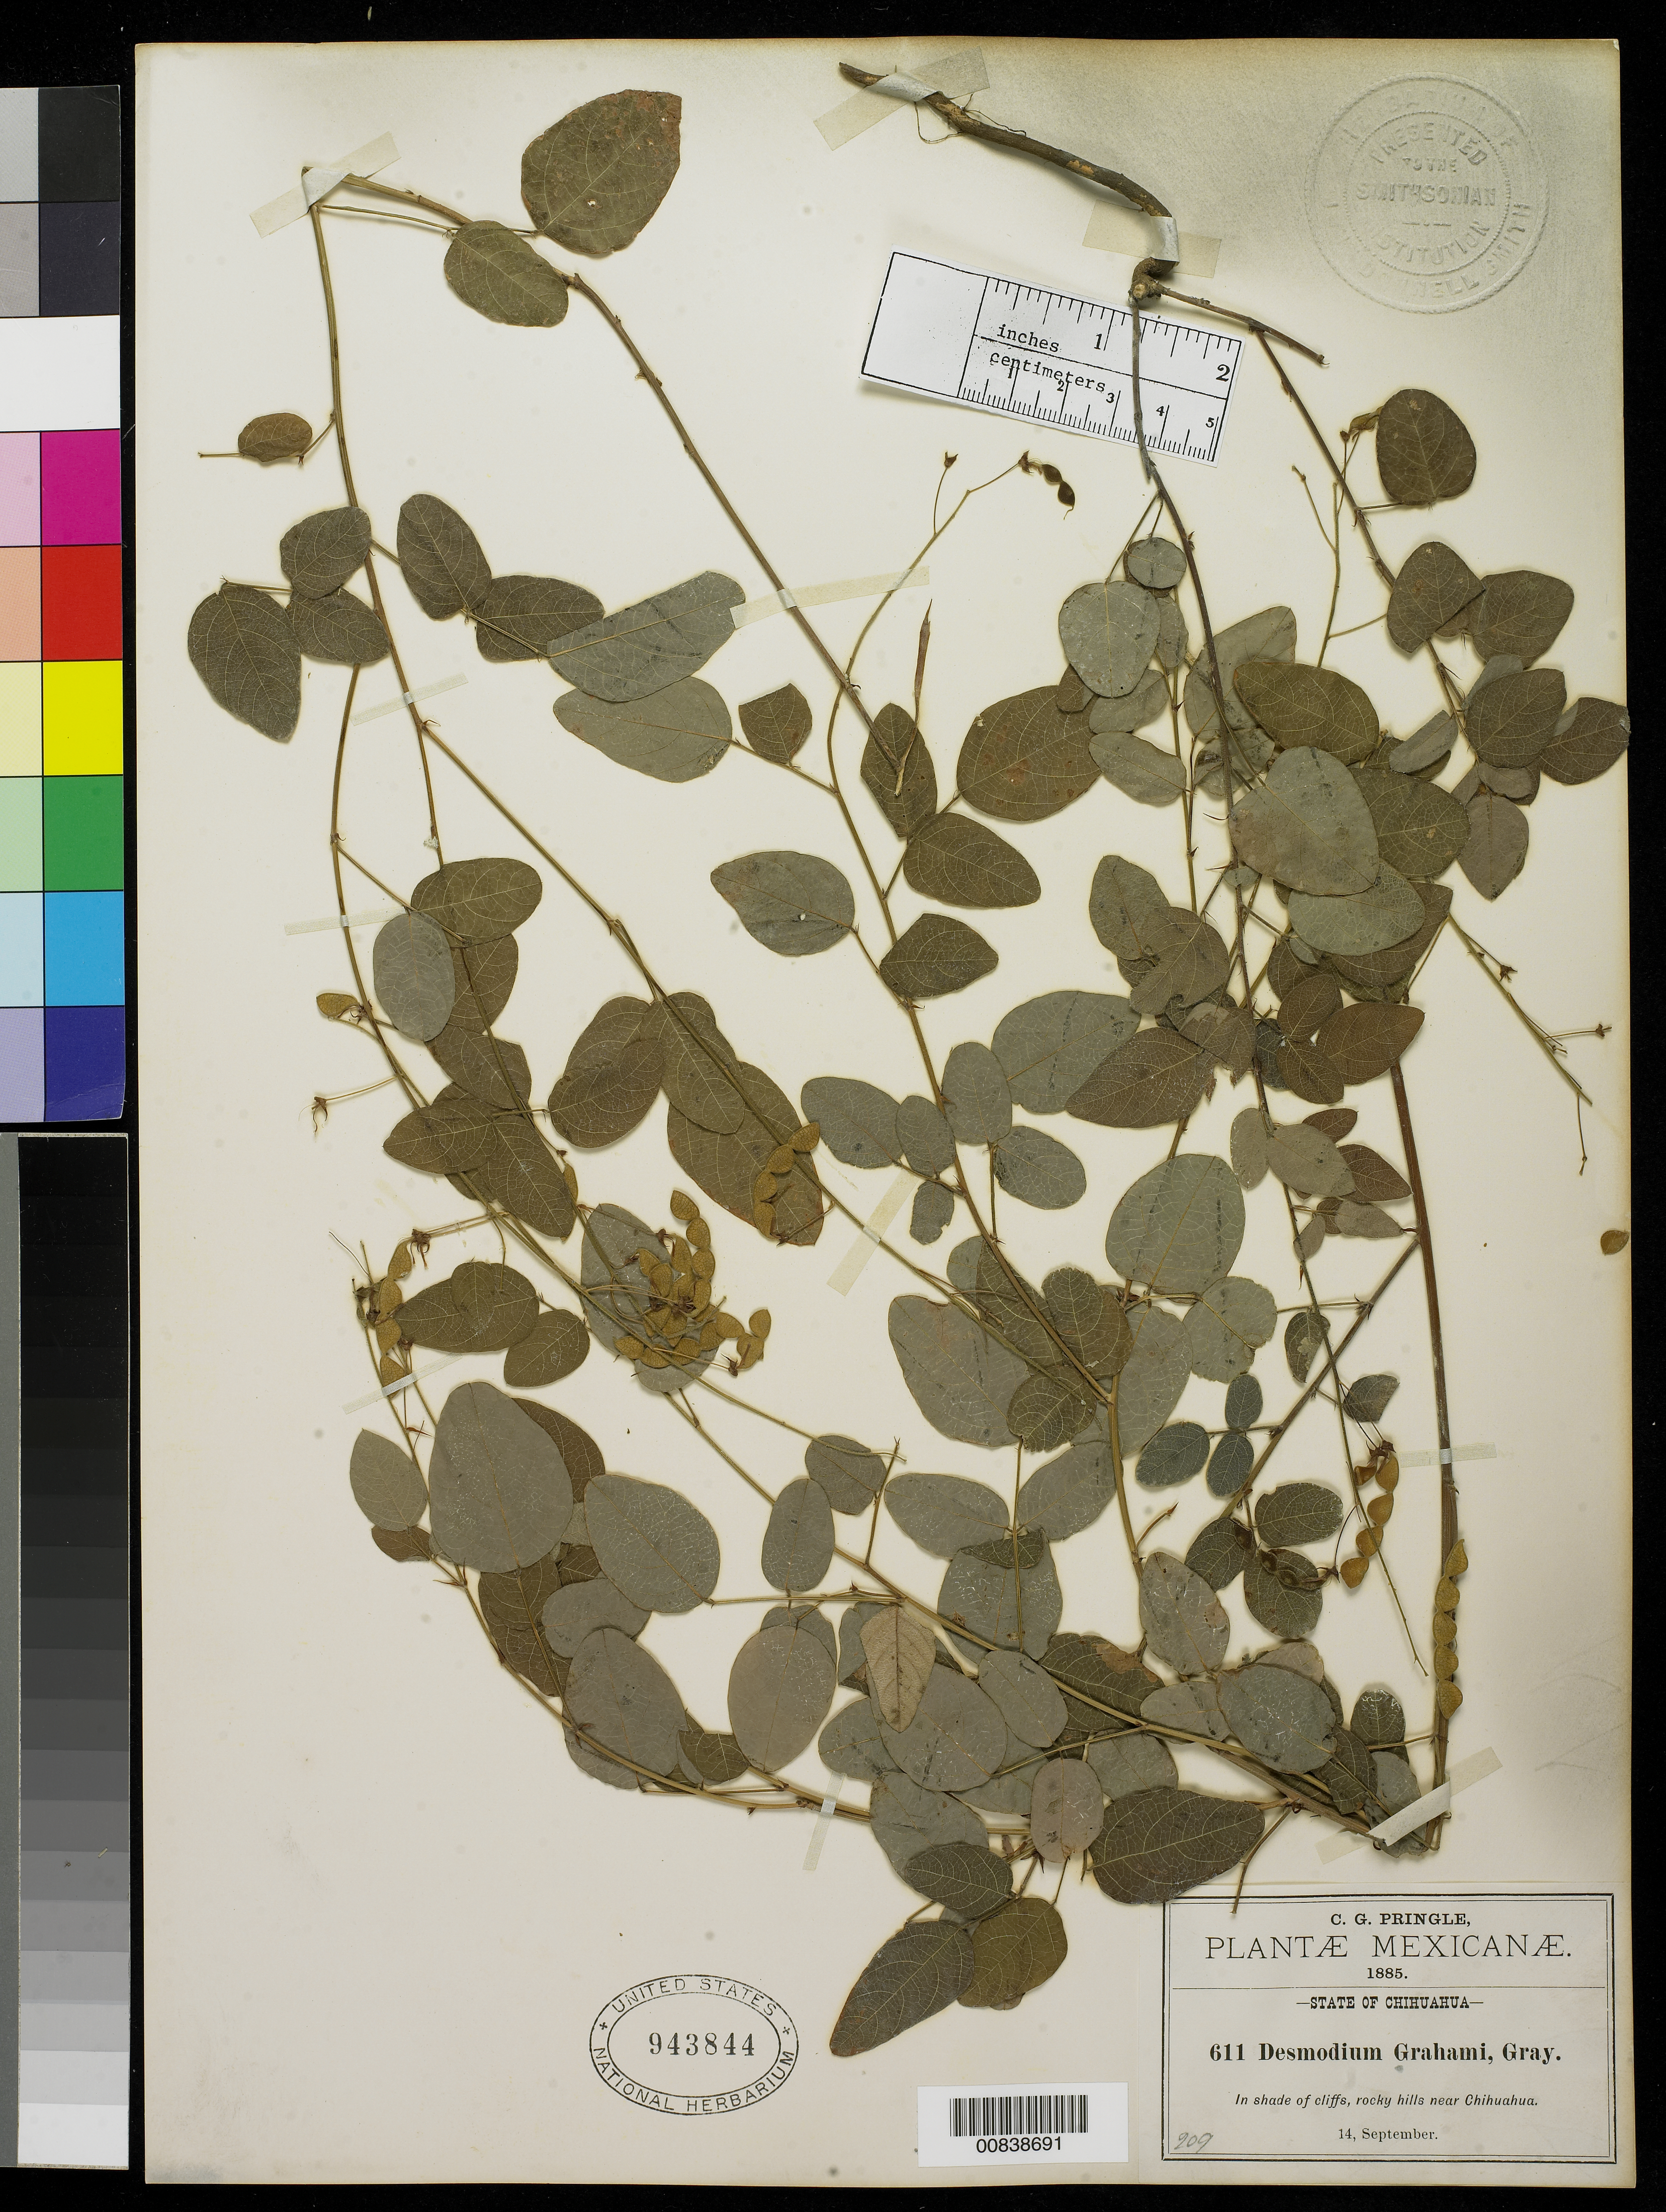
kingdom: Plantae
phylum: Tracheophyta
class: Magnoliopsida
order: Fabales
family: Fabaceae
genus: Desmodium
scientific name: Desmodium grahamii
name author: A. Gray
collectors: C. G. Pringle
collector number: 611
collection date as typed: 14 Sep 1885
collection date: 1885-09-14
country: Mexico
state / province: Chihuahua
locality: Rocky hills near Chihuahua.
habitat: In shade of cliffs, rocky hills.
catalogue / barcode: US 943844